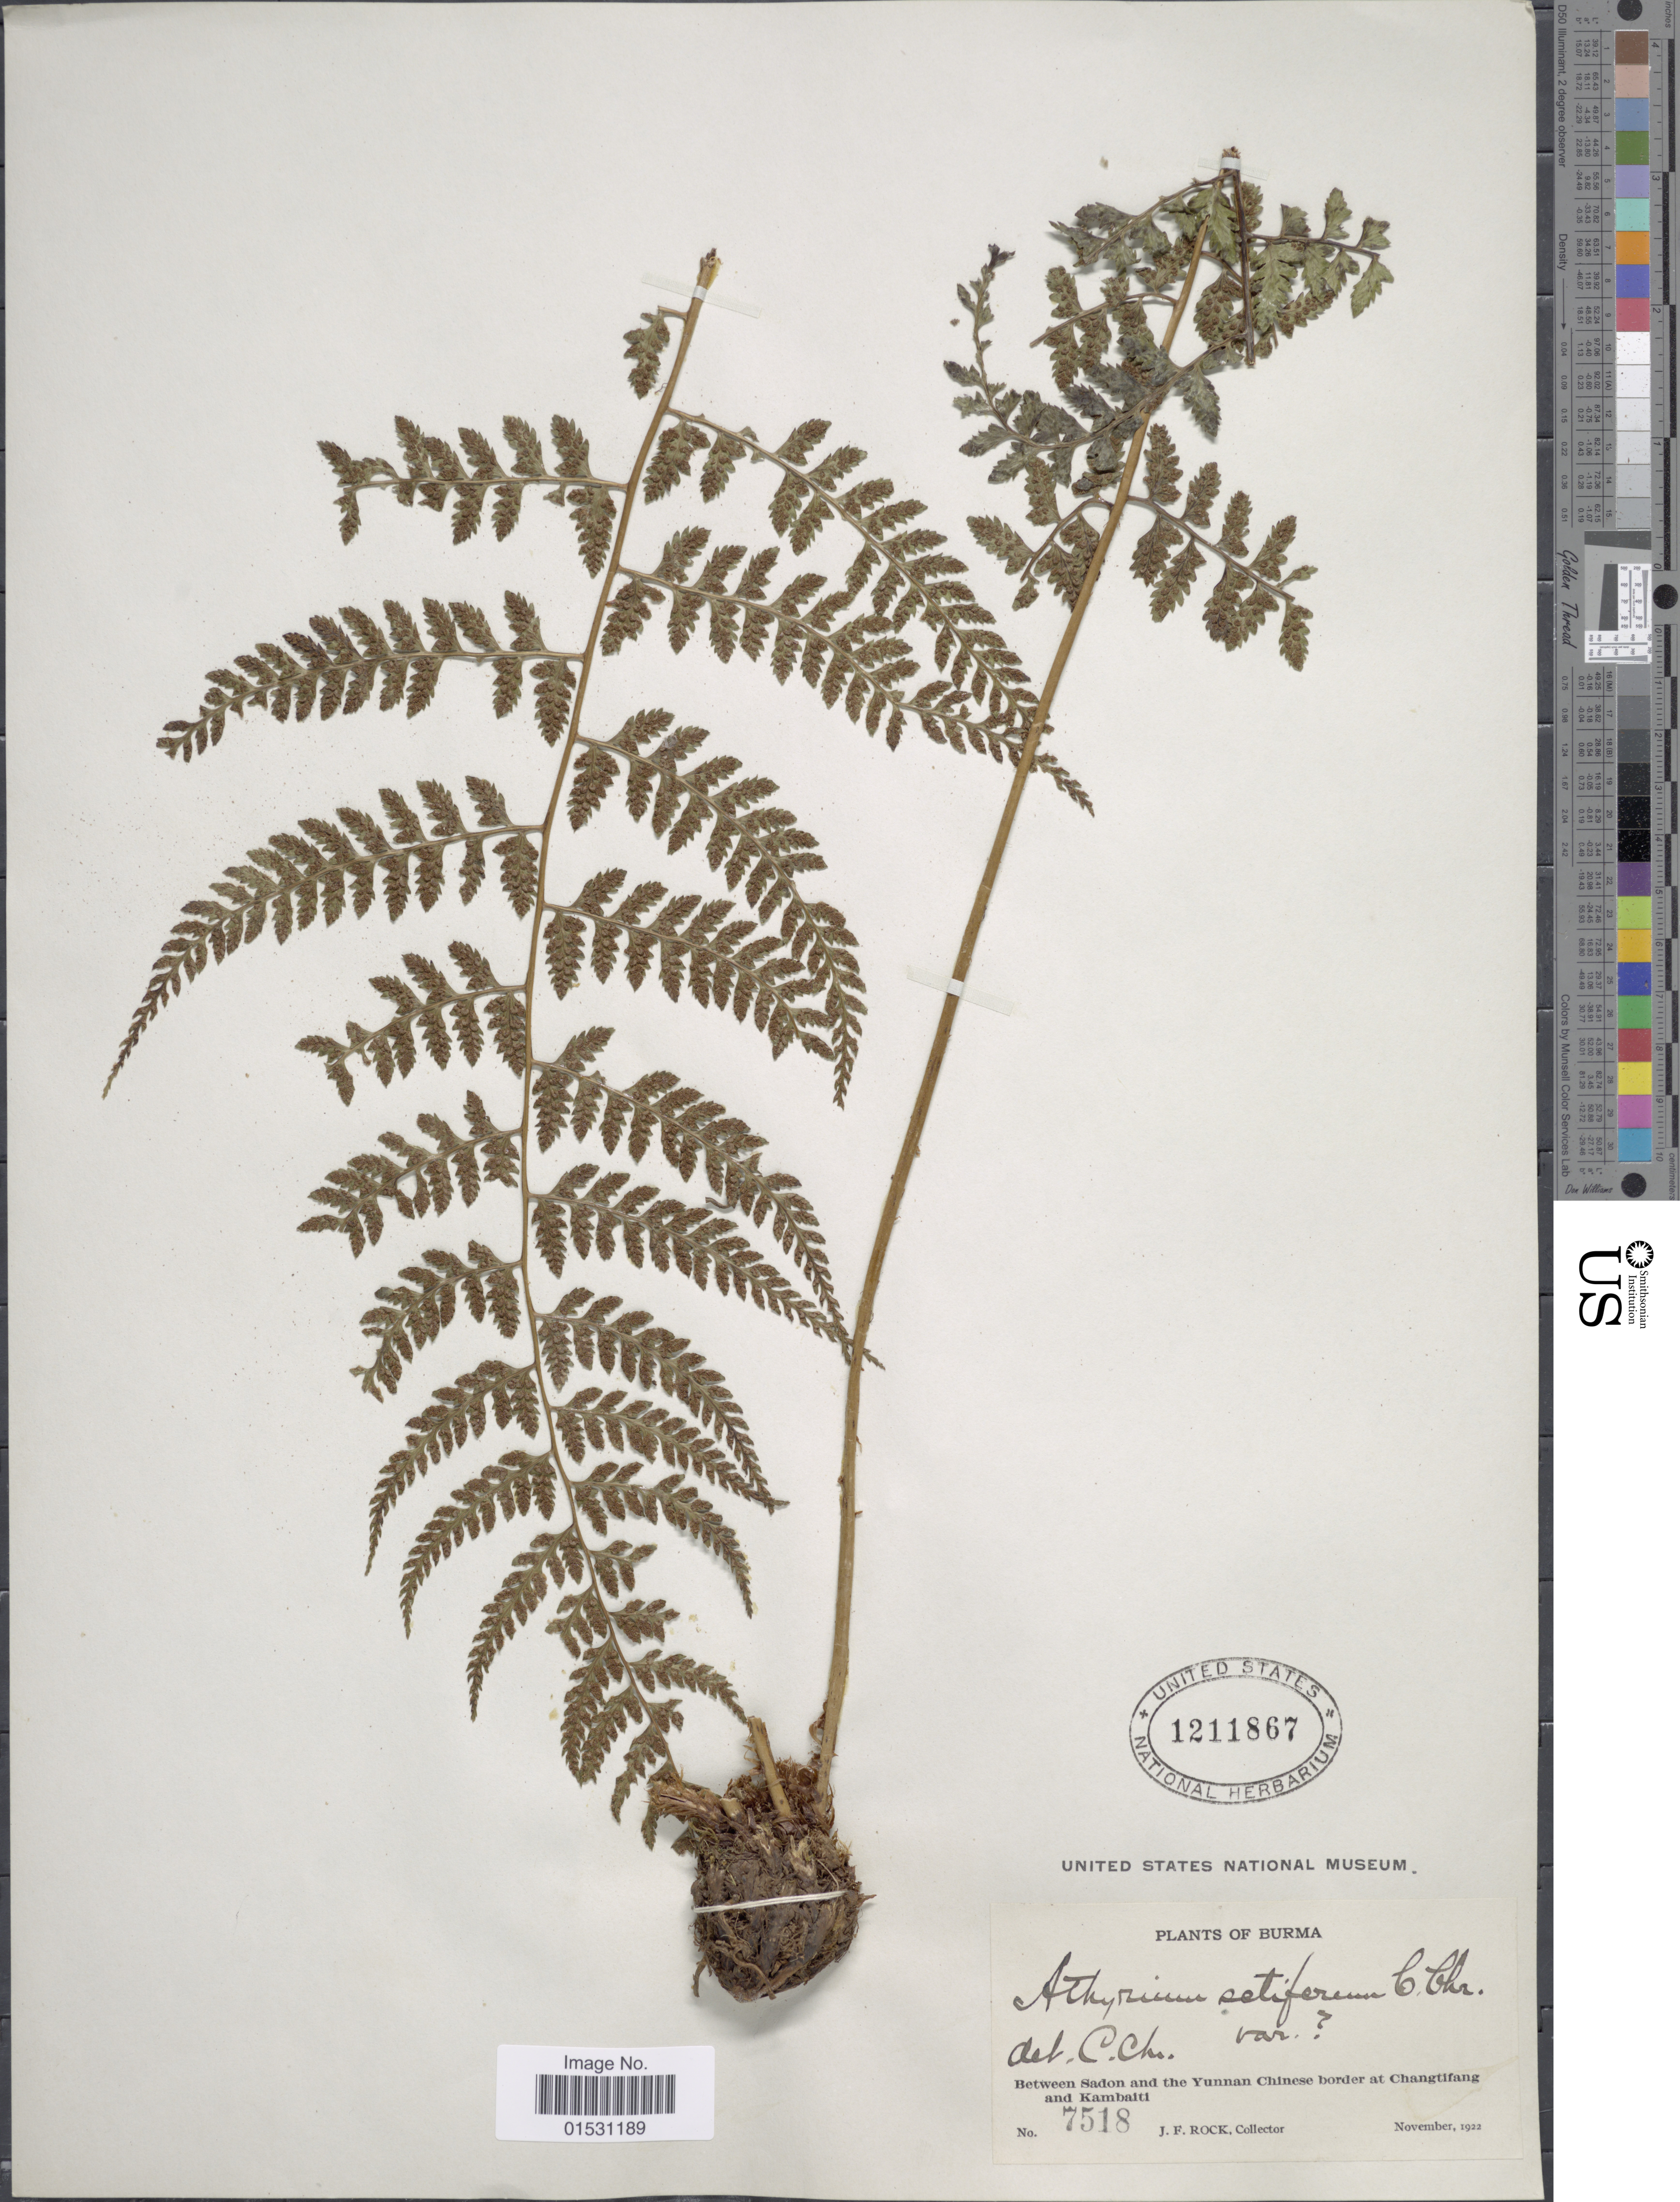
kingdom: Plantae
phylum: Tracheophyta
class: Polypodiopsida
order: Polypodiales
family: Athyriaceae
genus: Athyrium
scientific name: Athyrium setiferum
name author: C. Chr.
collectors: J. Rock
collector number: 7518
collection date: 1922-11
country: Myanmar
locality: Burma. Between Sadon and the Yunnan Chinese border at Changtifang and Kambaiti.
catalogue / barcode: US 1211867